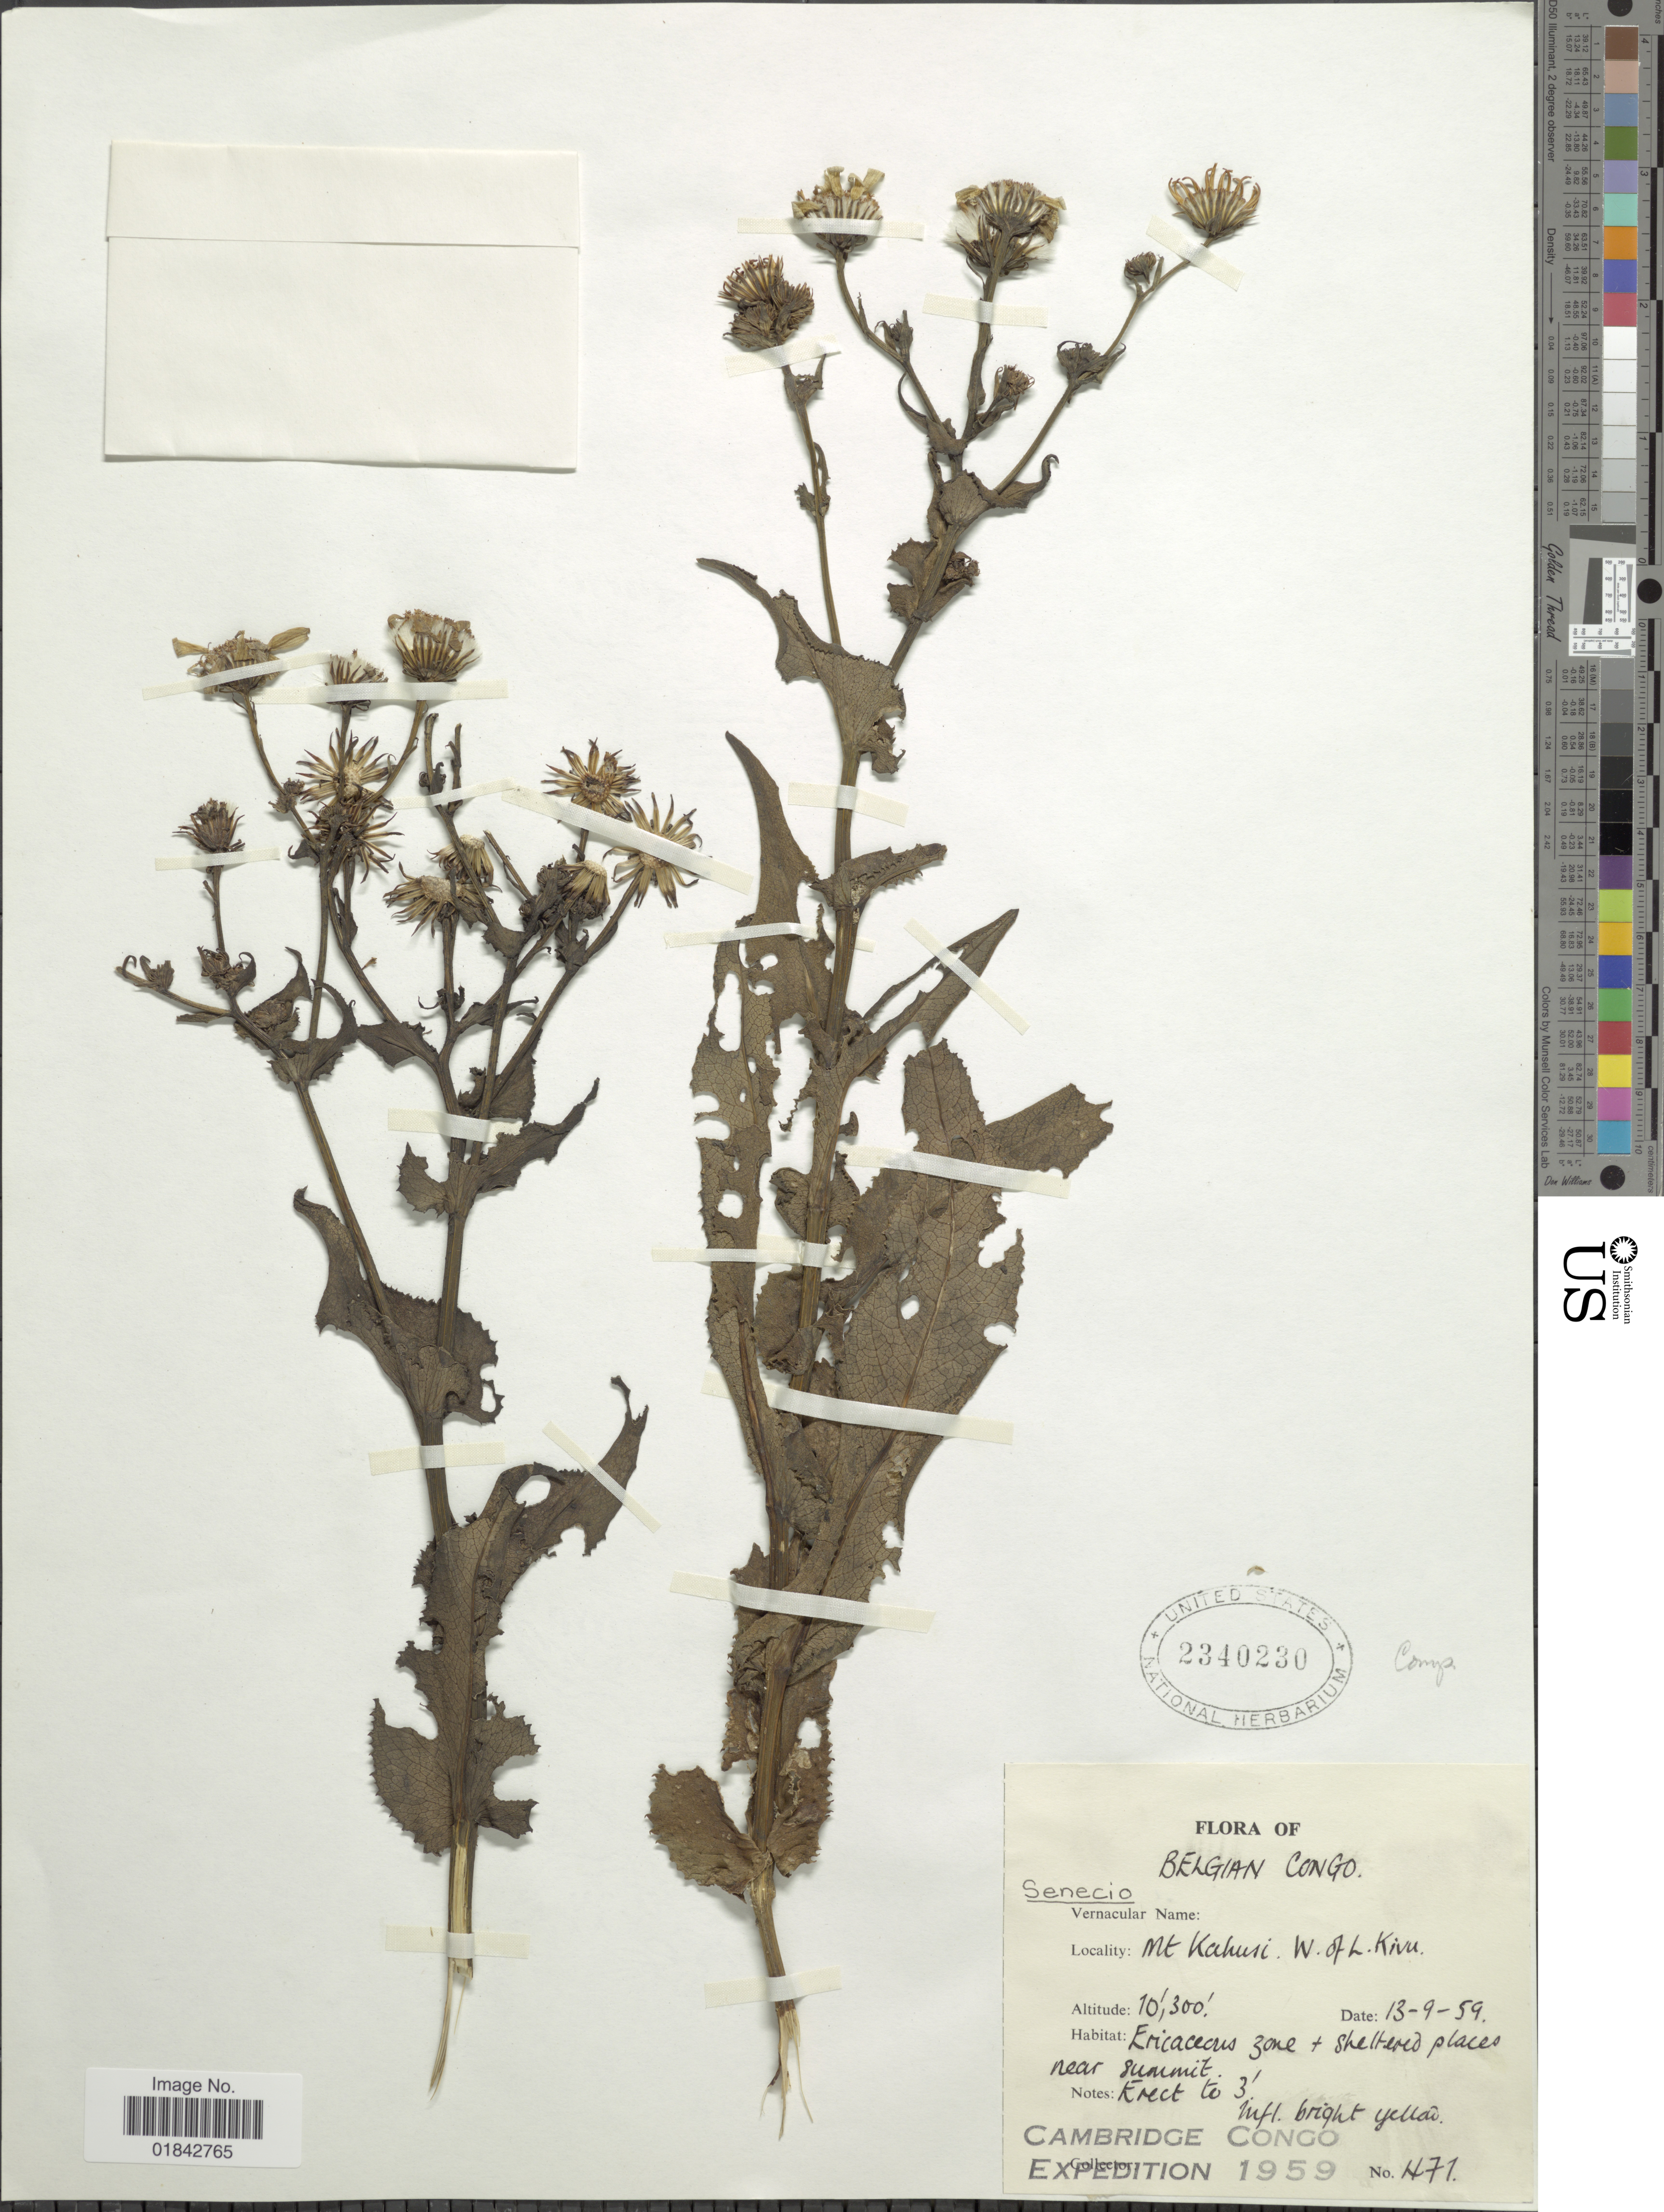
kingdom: Plantae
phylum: Tracheophyta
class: Magnoliopsida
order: Asterales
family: Asteraceae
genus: Senecio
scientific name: Senecio sp.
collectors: Cambridge Congo Expedition 1959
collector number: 471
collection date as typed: Transcribed d/m/y: 13/9/59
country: Congo, Democratic Republic of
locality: Mt. Kahusi, W. of L. Kivu, Belgian Congo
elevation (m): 3139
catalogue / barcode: US 2340230